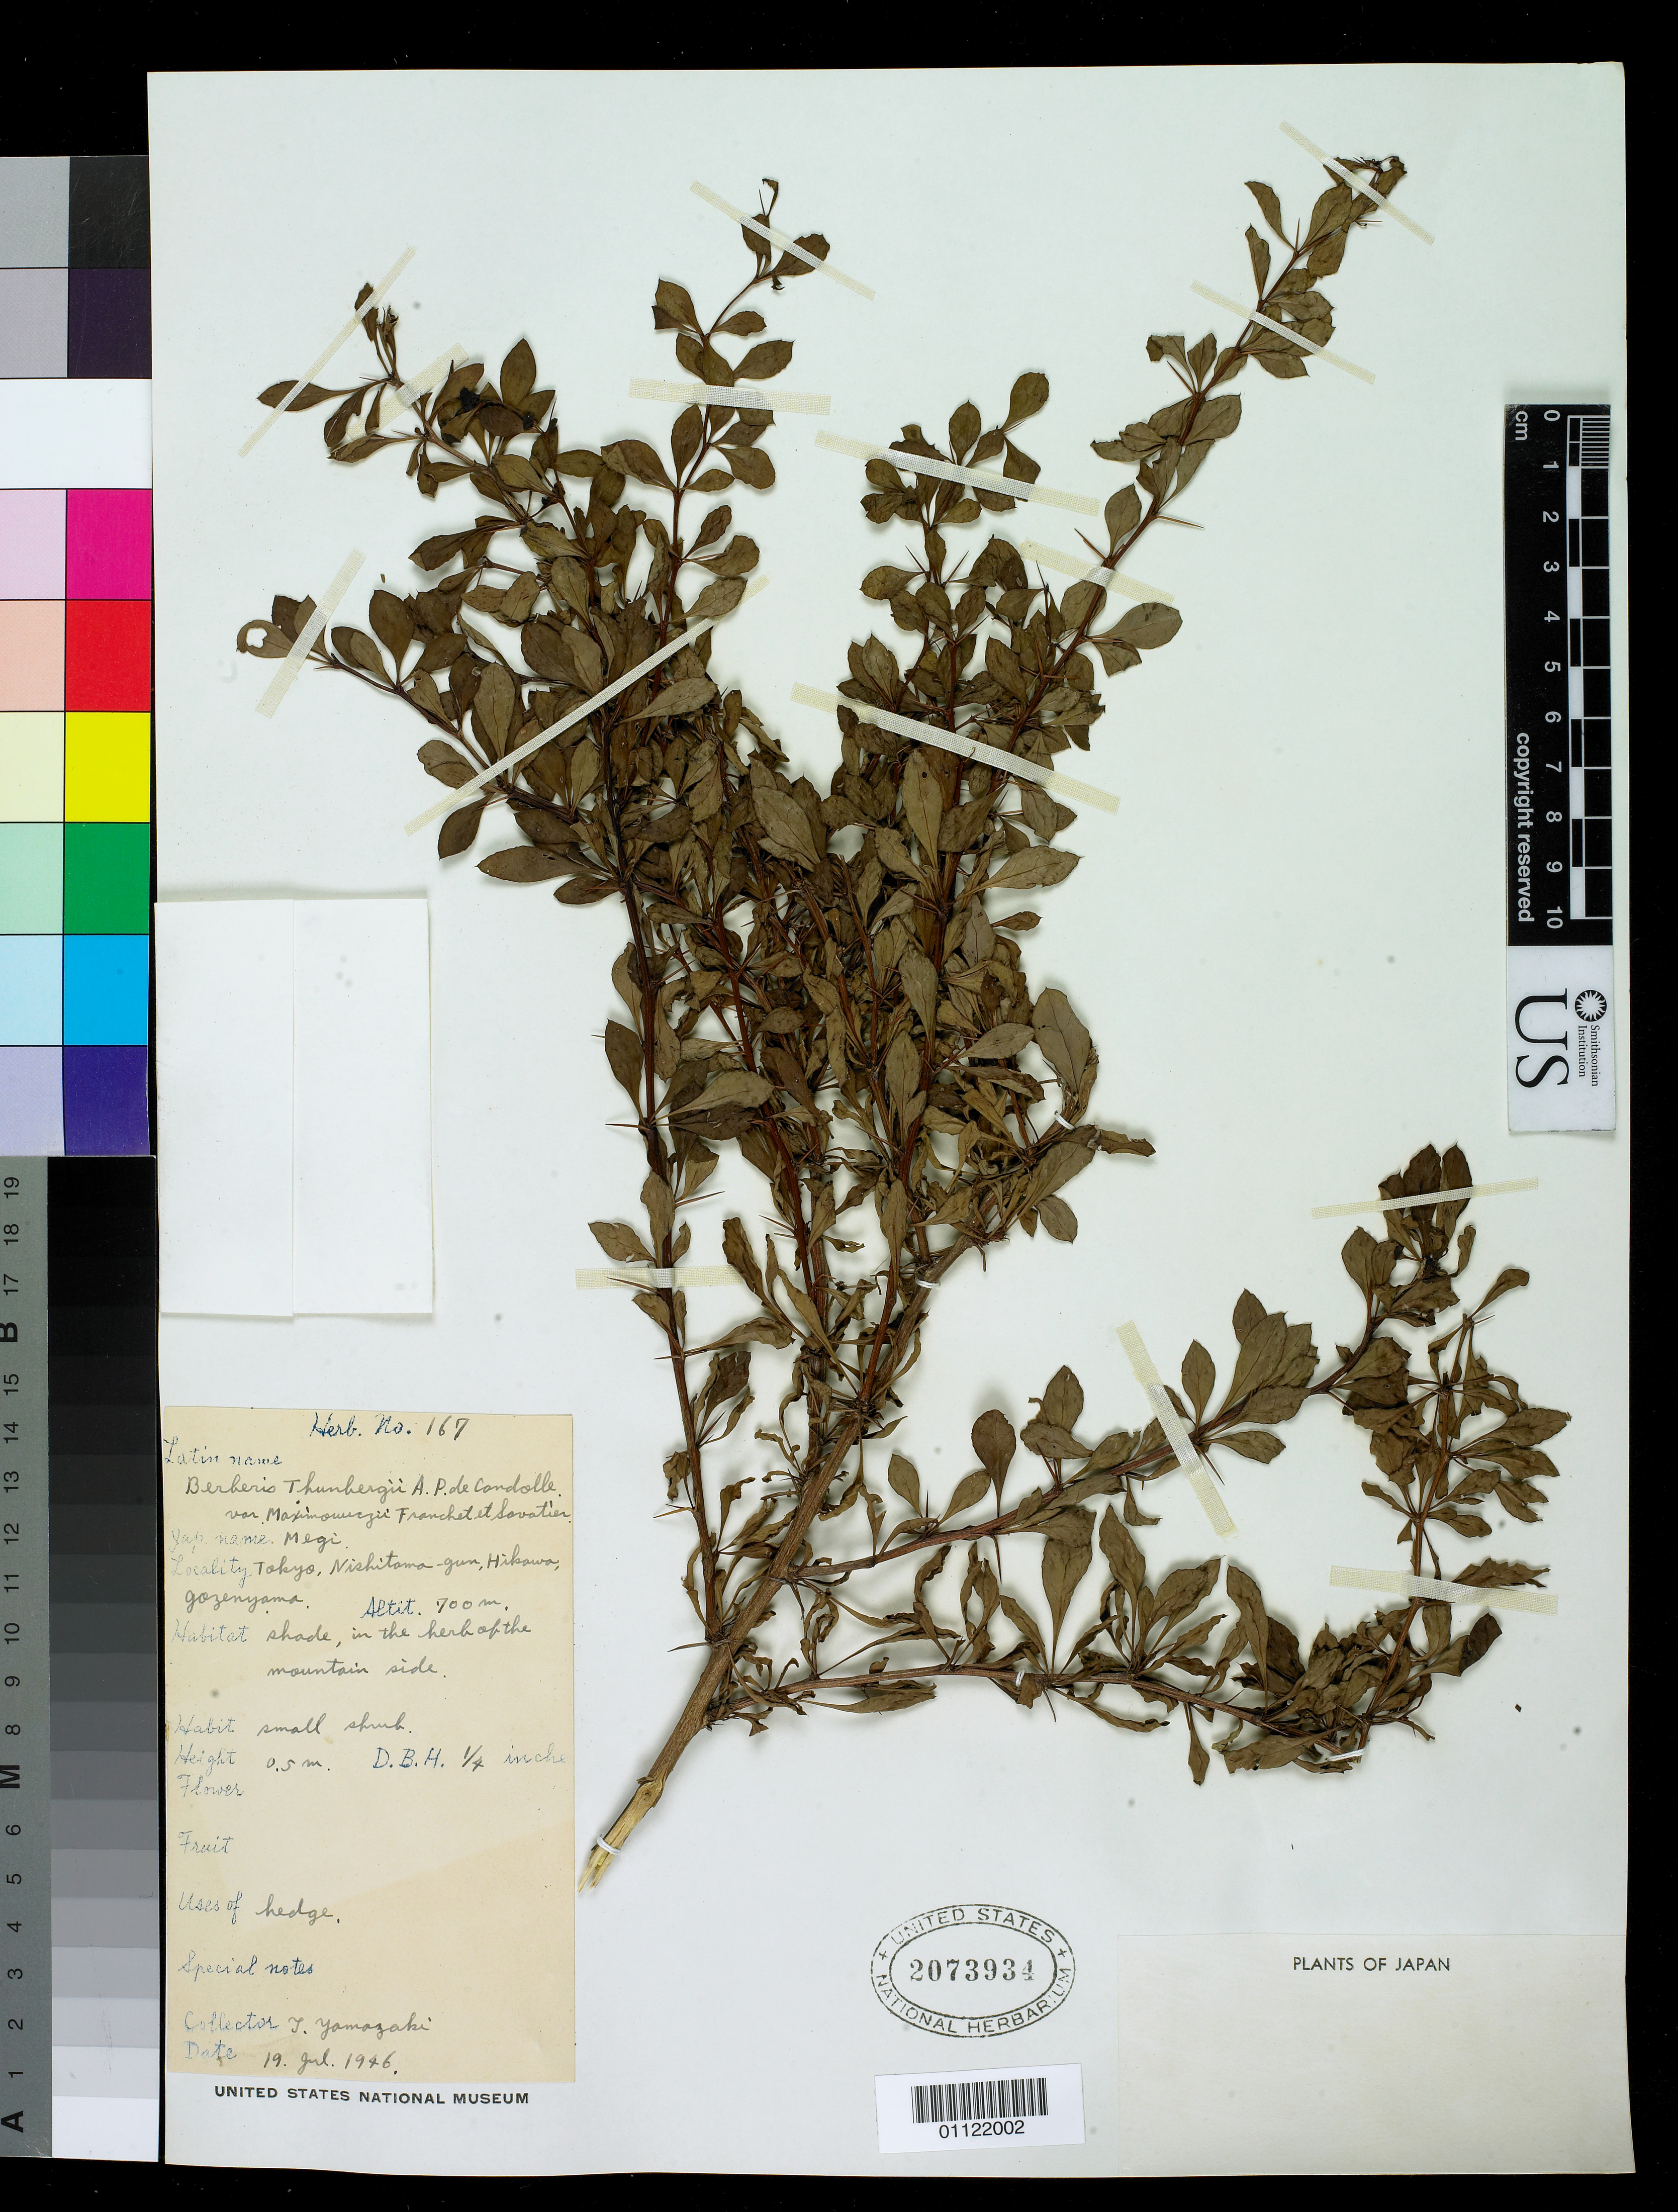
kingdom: Plantae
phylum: Tracheophyta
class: Magnoliopsida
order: Ranunculales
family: Berberidaceae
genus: Berberis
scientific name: Berberis thunbergii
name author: DC.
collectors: T. Yamazaki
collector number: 167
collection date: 1946-07-19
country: Japan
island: Honshu (Hondo)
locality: Tokyo, Nishitona-gun, Hikowa, Gozenyama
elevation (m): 700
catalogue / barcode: US 2073934